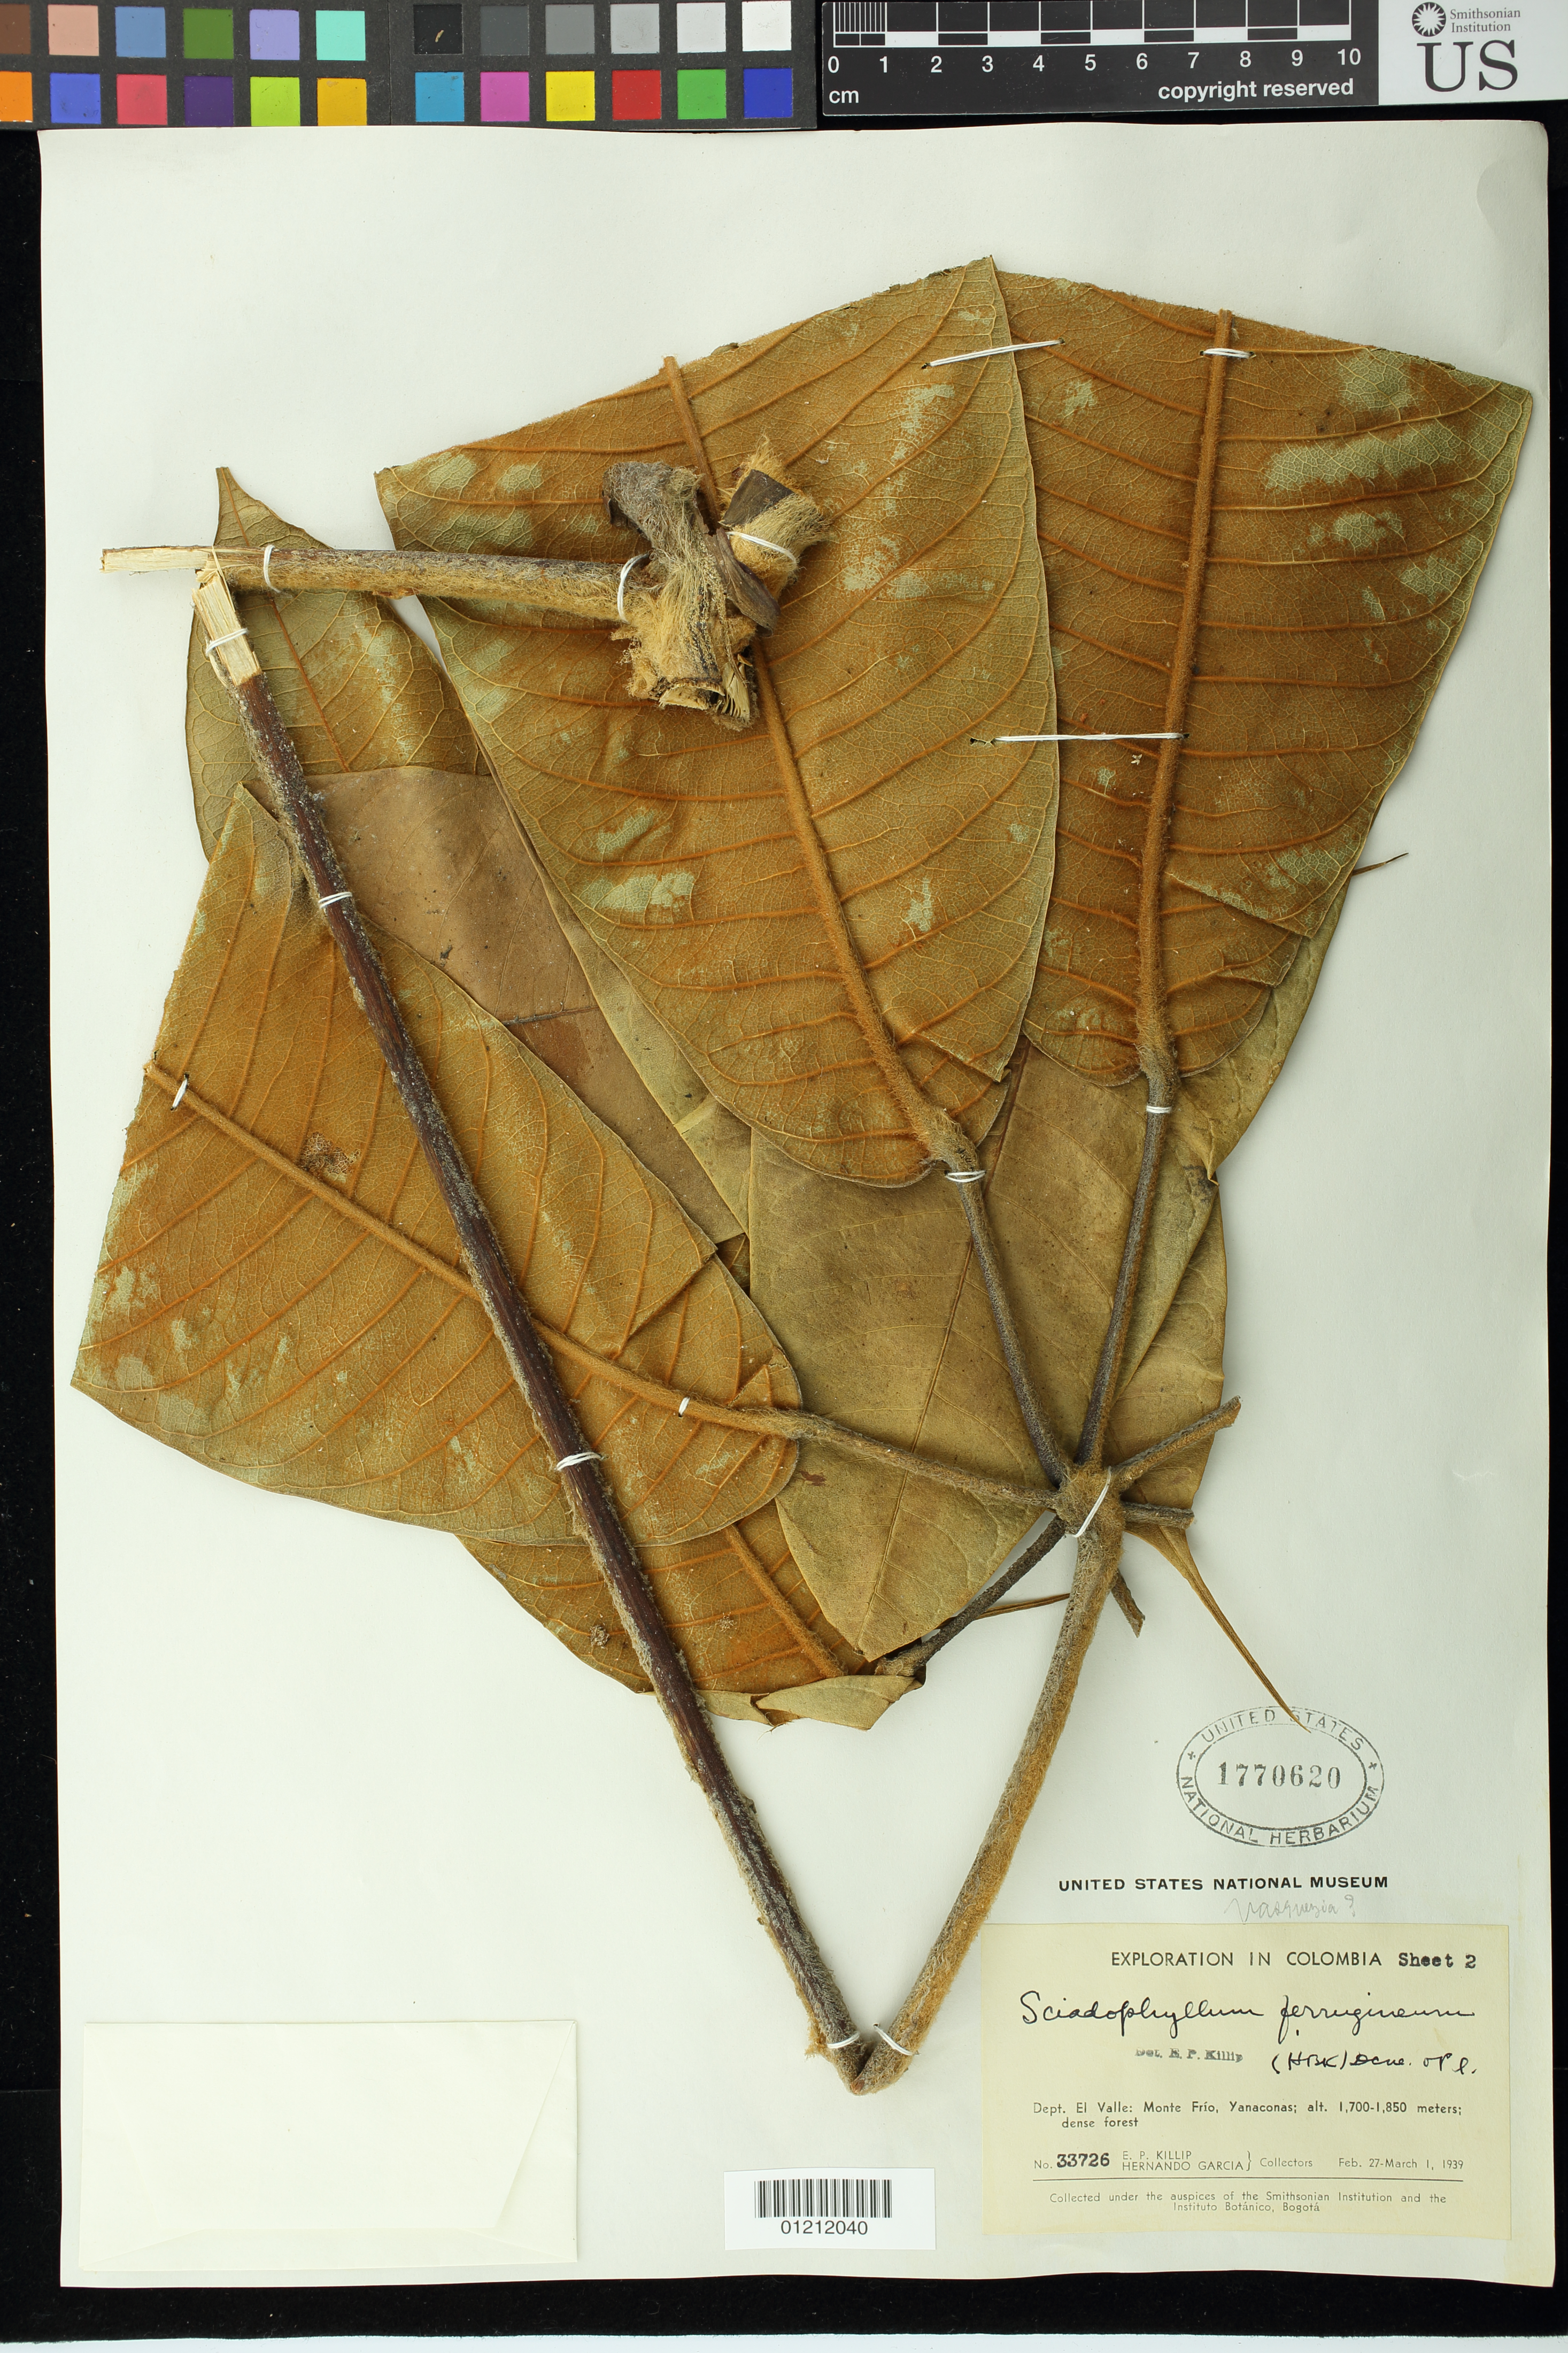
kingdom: Plantae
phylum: Tracheophyta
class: Magnoliopsida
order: Apiales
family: Araliaceae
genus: Schefflera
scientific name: Schefflera vasqueziana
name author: Harms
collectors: E. P. Killip & H. Garcia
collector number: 33726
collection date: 1939-02-27/1939-03-01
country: Colombia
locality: Dept. El Valle: Monte Frio, Yanaconas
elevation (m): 1700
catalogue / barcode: US 1770620